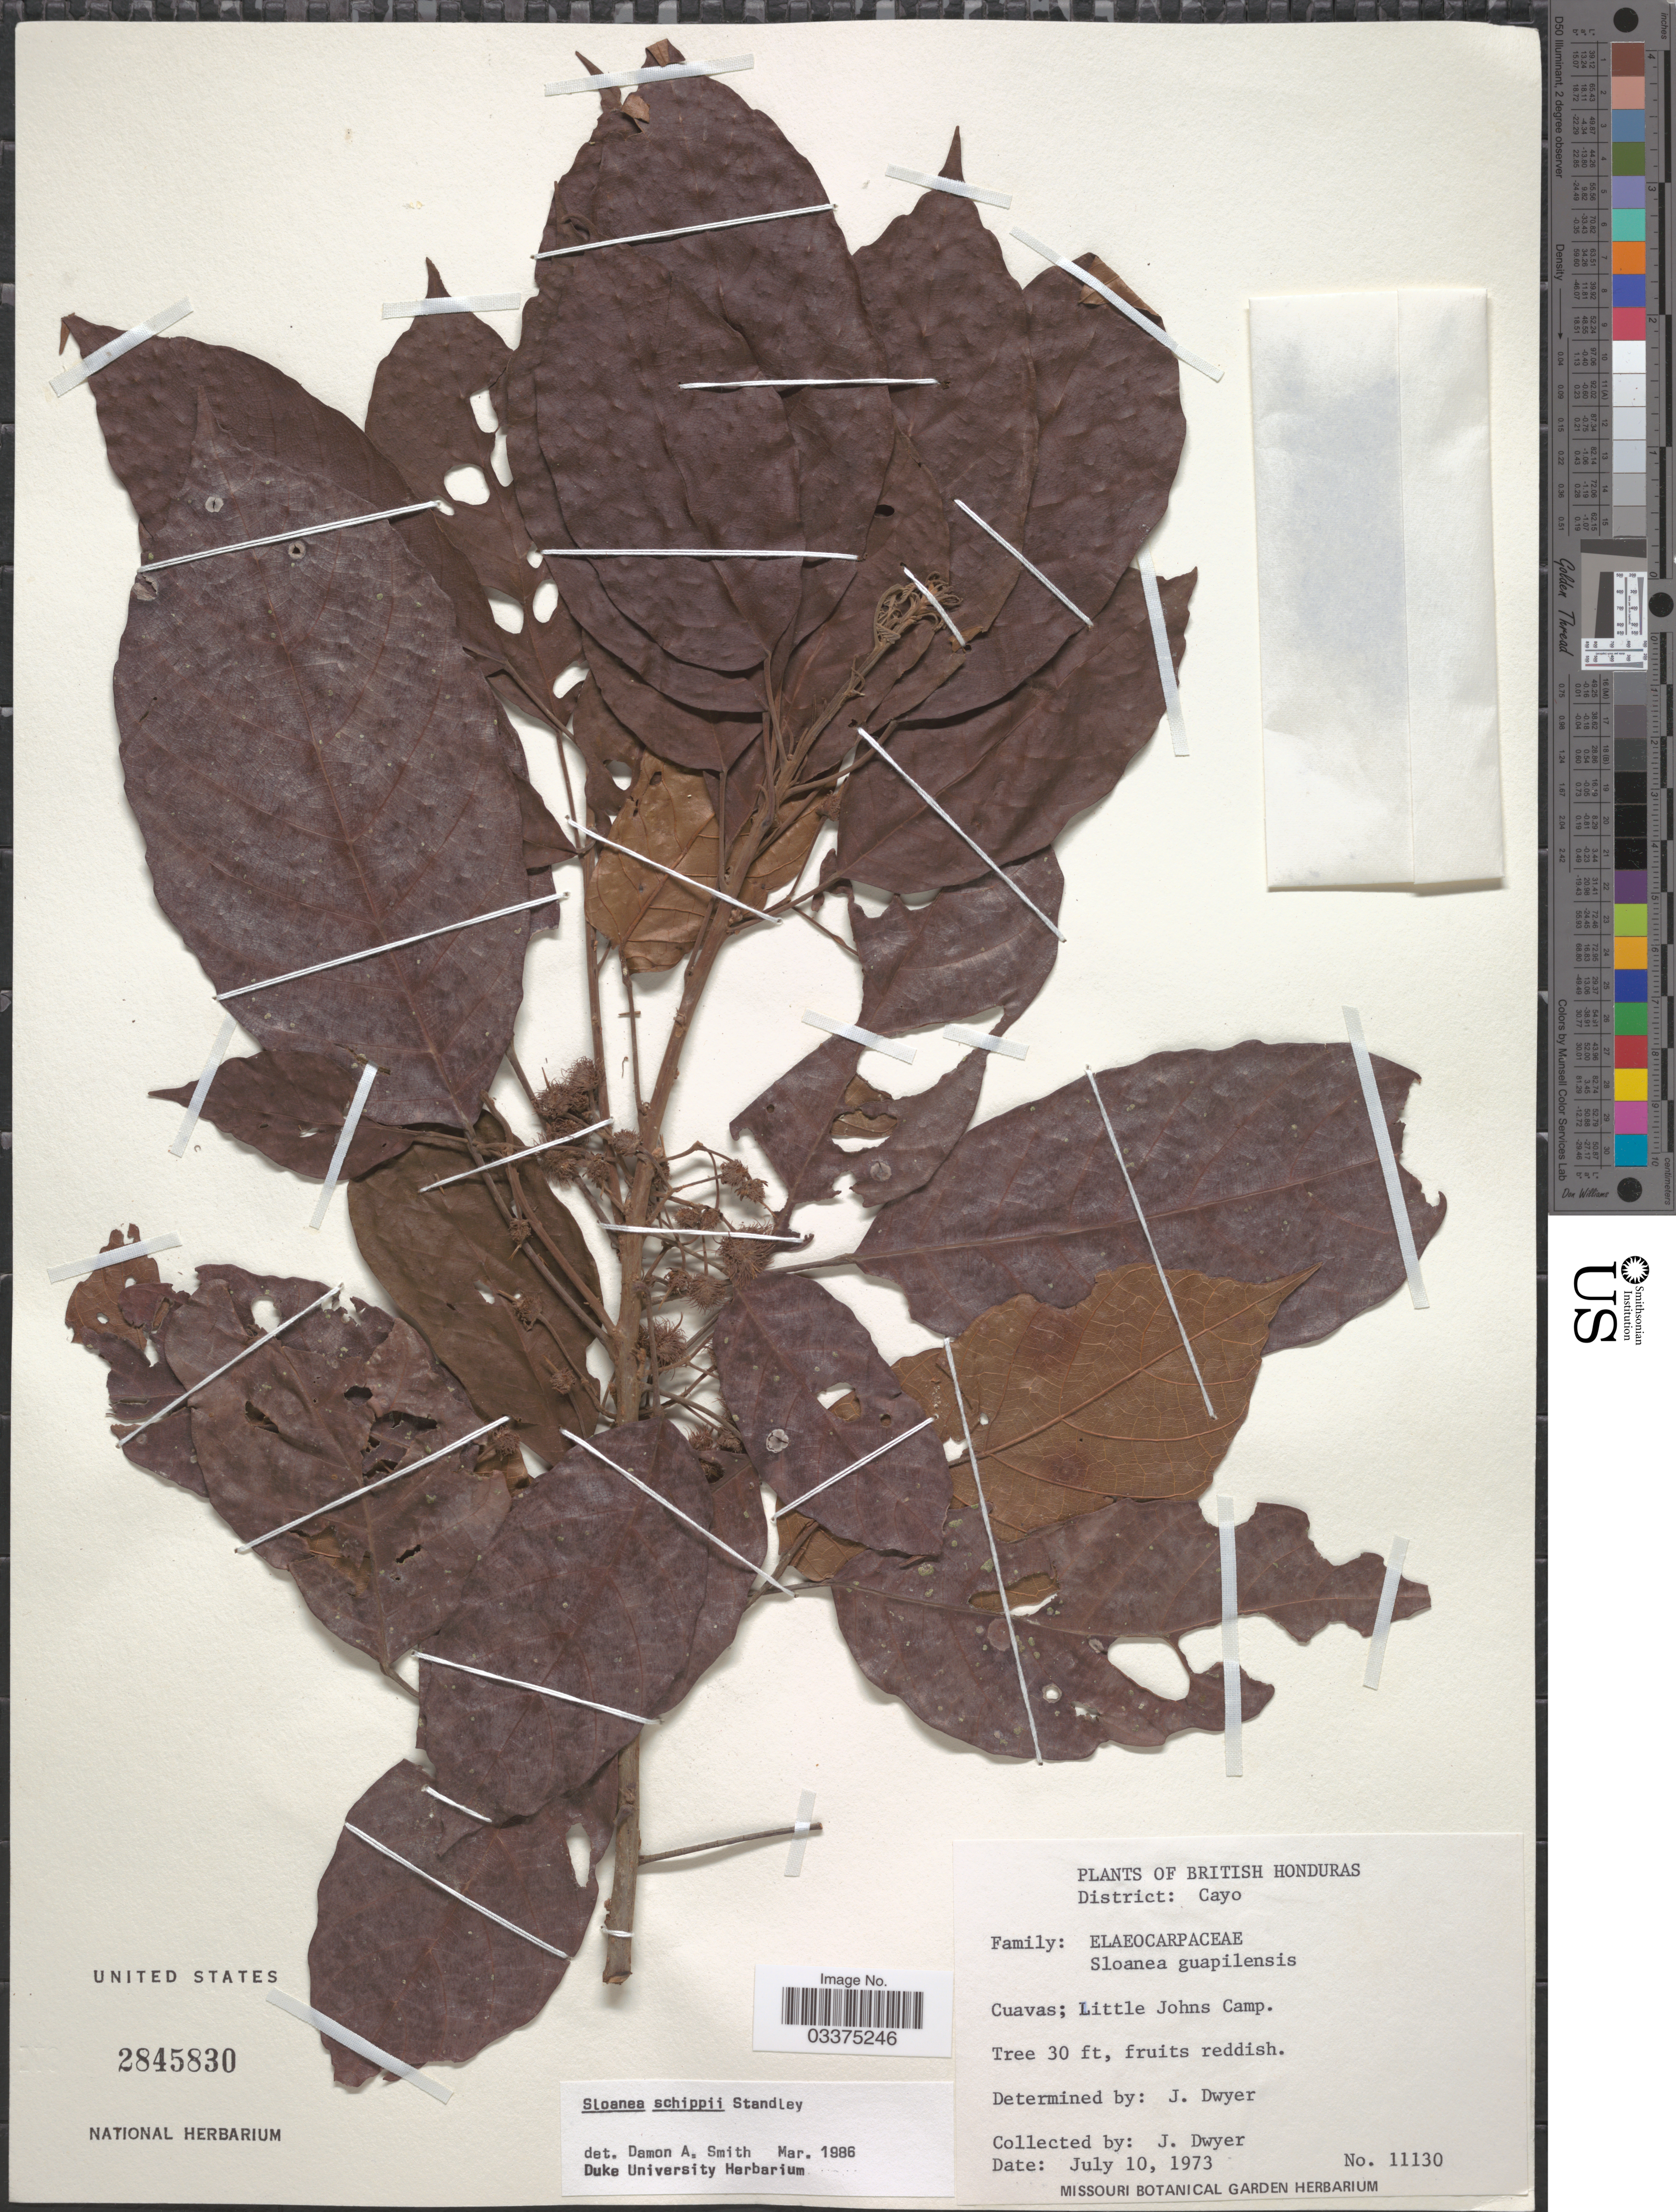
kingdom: Plantae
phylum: Tracheophyta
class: Magnoliopsida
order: Oxalidales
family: Elaeocarpaceae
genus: Sloanea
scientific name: Sloanea schippii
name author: Standl.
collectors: J. Dwyer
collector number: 11130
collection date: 1973-07-10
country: Belize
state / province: Cayo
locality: British Honduras. District: Cayo. Cuavas; Little Johns Camp.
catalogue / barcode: US 2845830